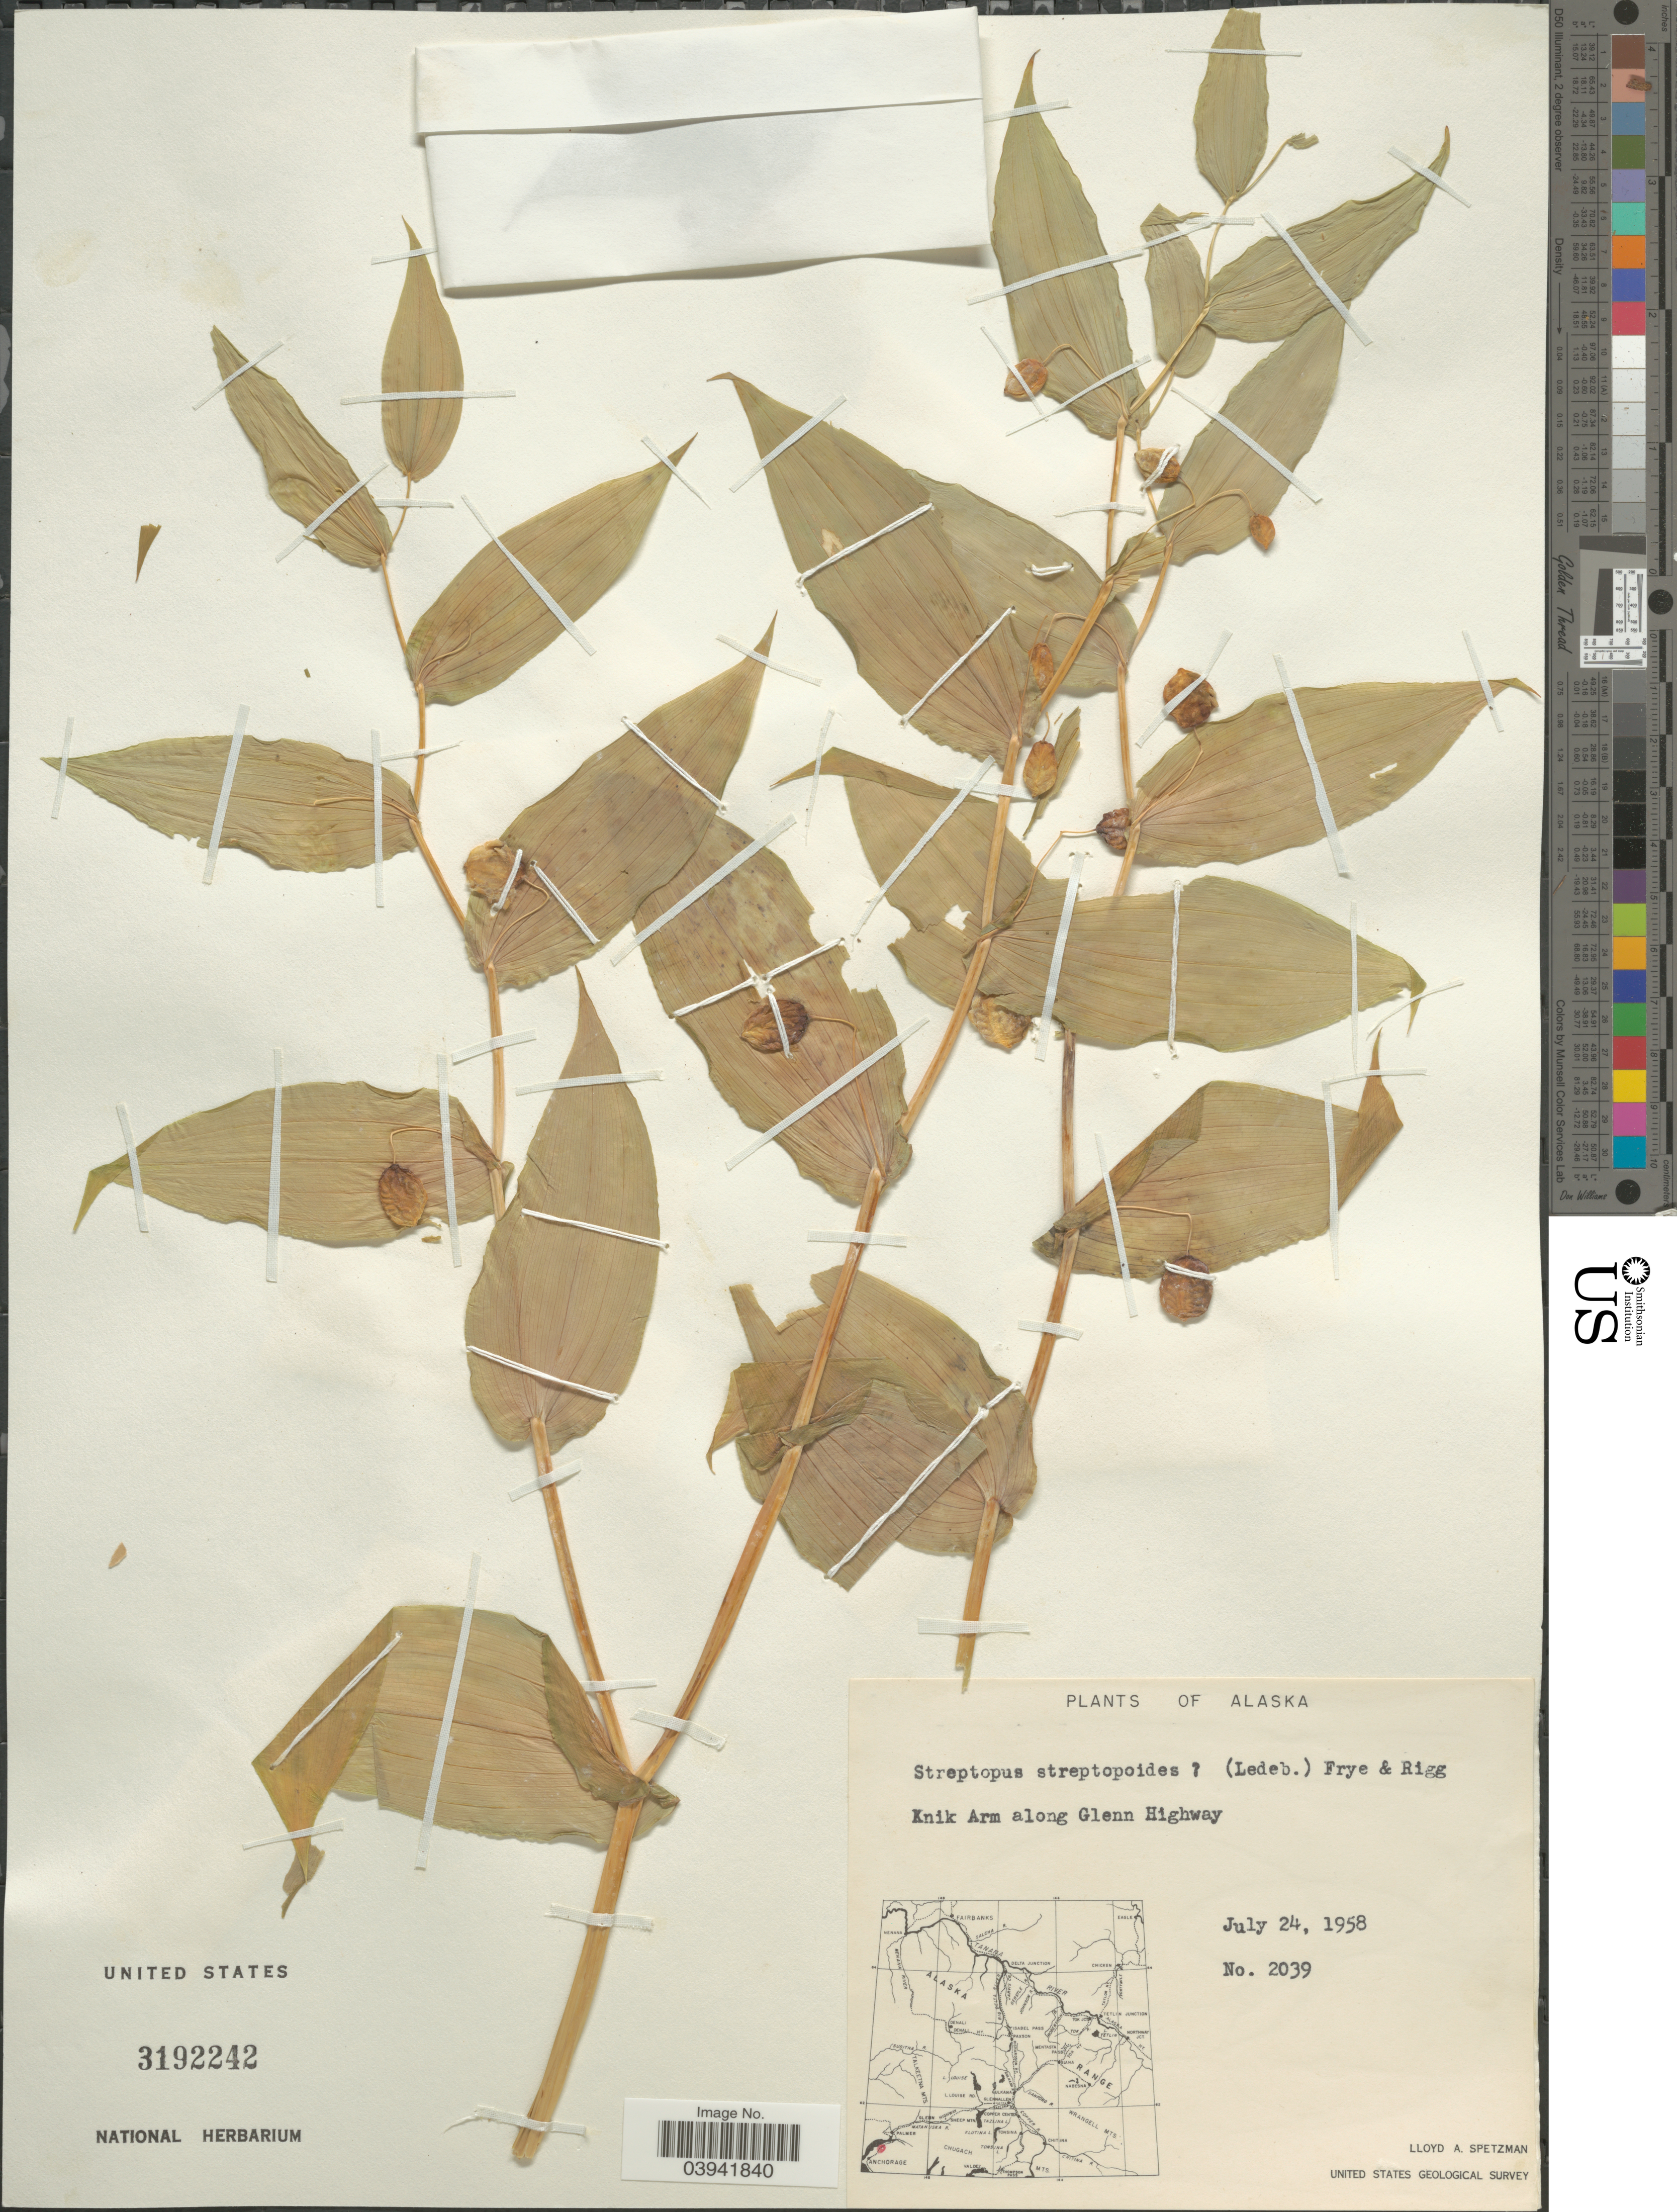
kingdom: Plantae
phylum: Tracheophyta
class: Liliopsida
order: Liliales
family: Liliaceae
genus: Streptopus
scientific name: Streptopus amplexifolius var. papillatus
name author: (Fassett) Ohwi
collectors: L. Spetzman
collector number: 2039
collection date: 1958-07-24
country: United States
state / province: Alaska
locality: Knik Arm along Glenn Highway.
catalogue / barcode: US 3192242